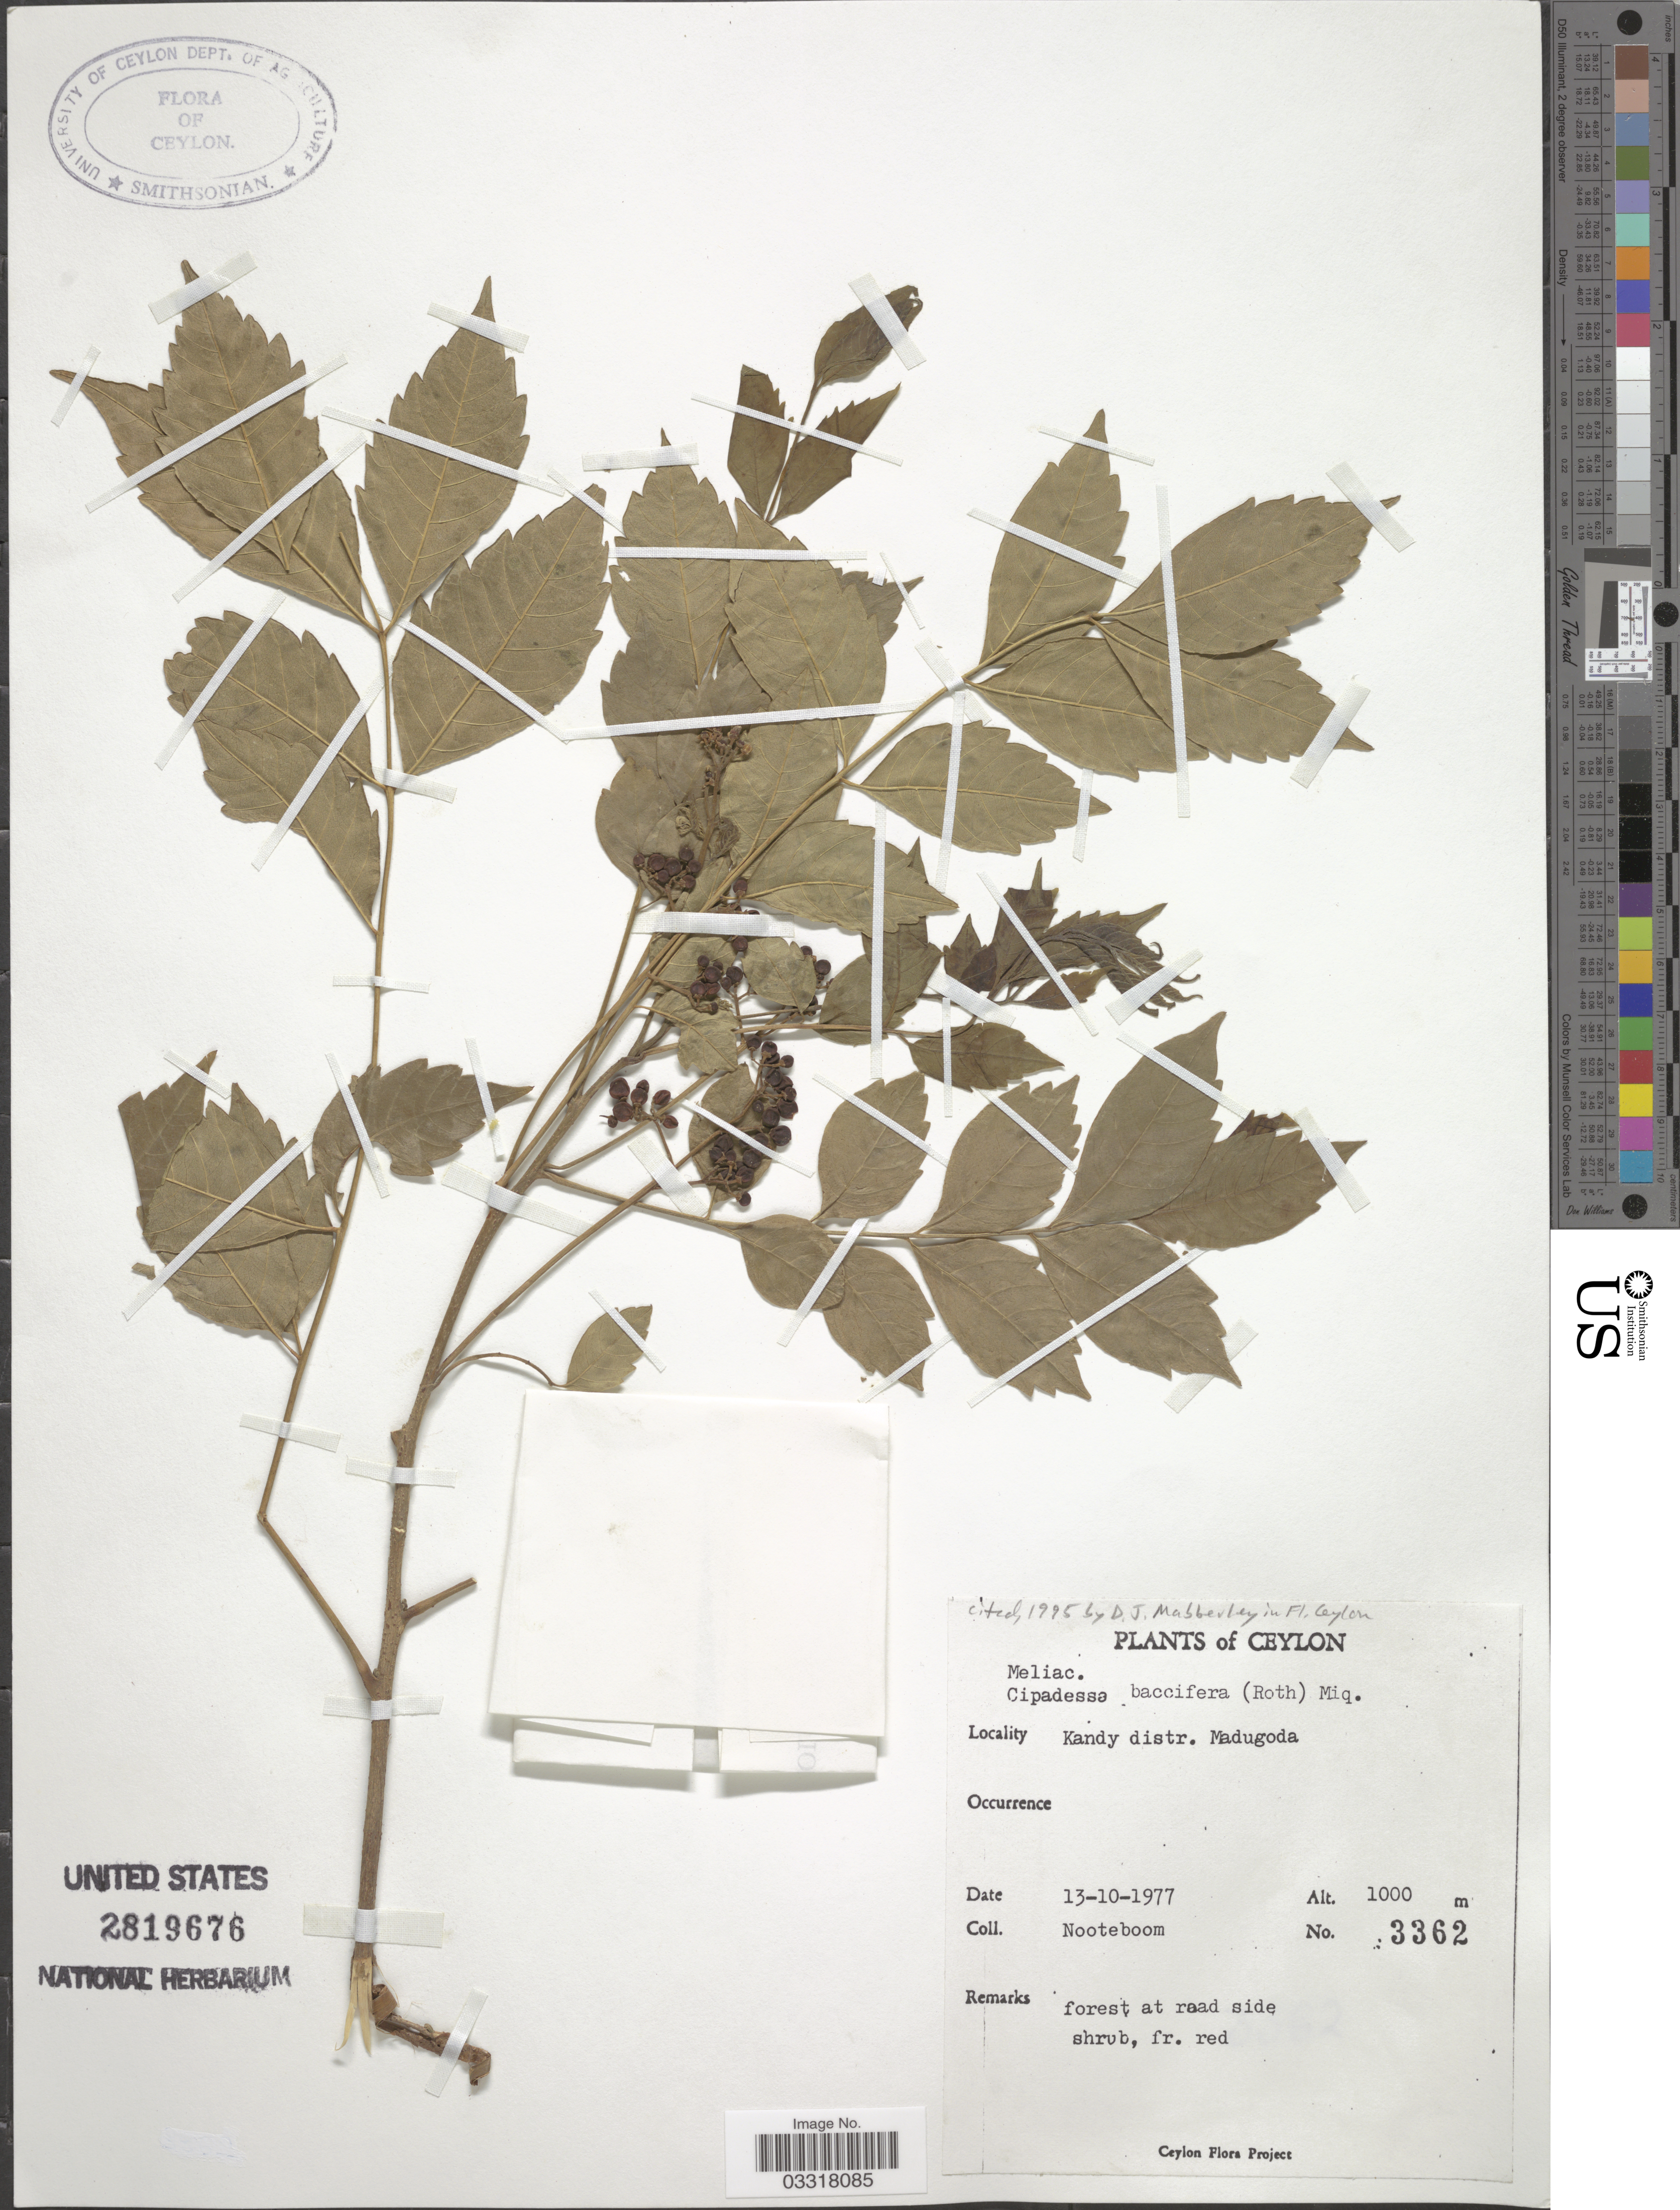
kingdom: Plantae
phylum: Tracheophyta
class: Magnoliopsida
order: Sapindales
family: Meliaceae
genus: Cipadessa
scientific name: Cipadessa baccifera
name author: Miq.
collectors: Nooteboom, --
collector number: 3362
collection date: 1977-10-13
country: Sri Lanka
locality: Ceylon. Kandy distr. Madugoda.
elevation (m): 1000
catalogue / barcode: US 2819676